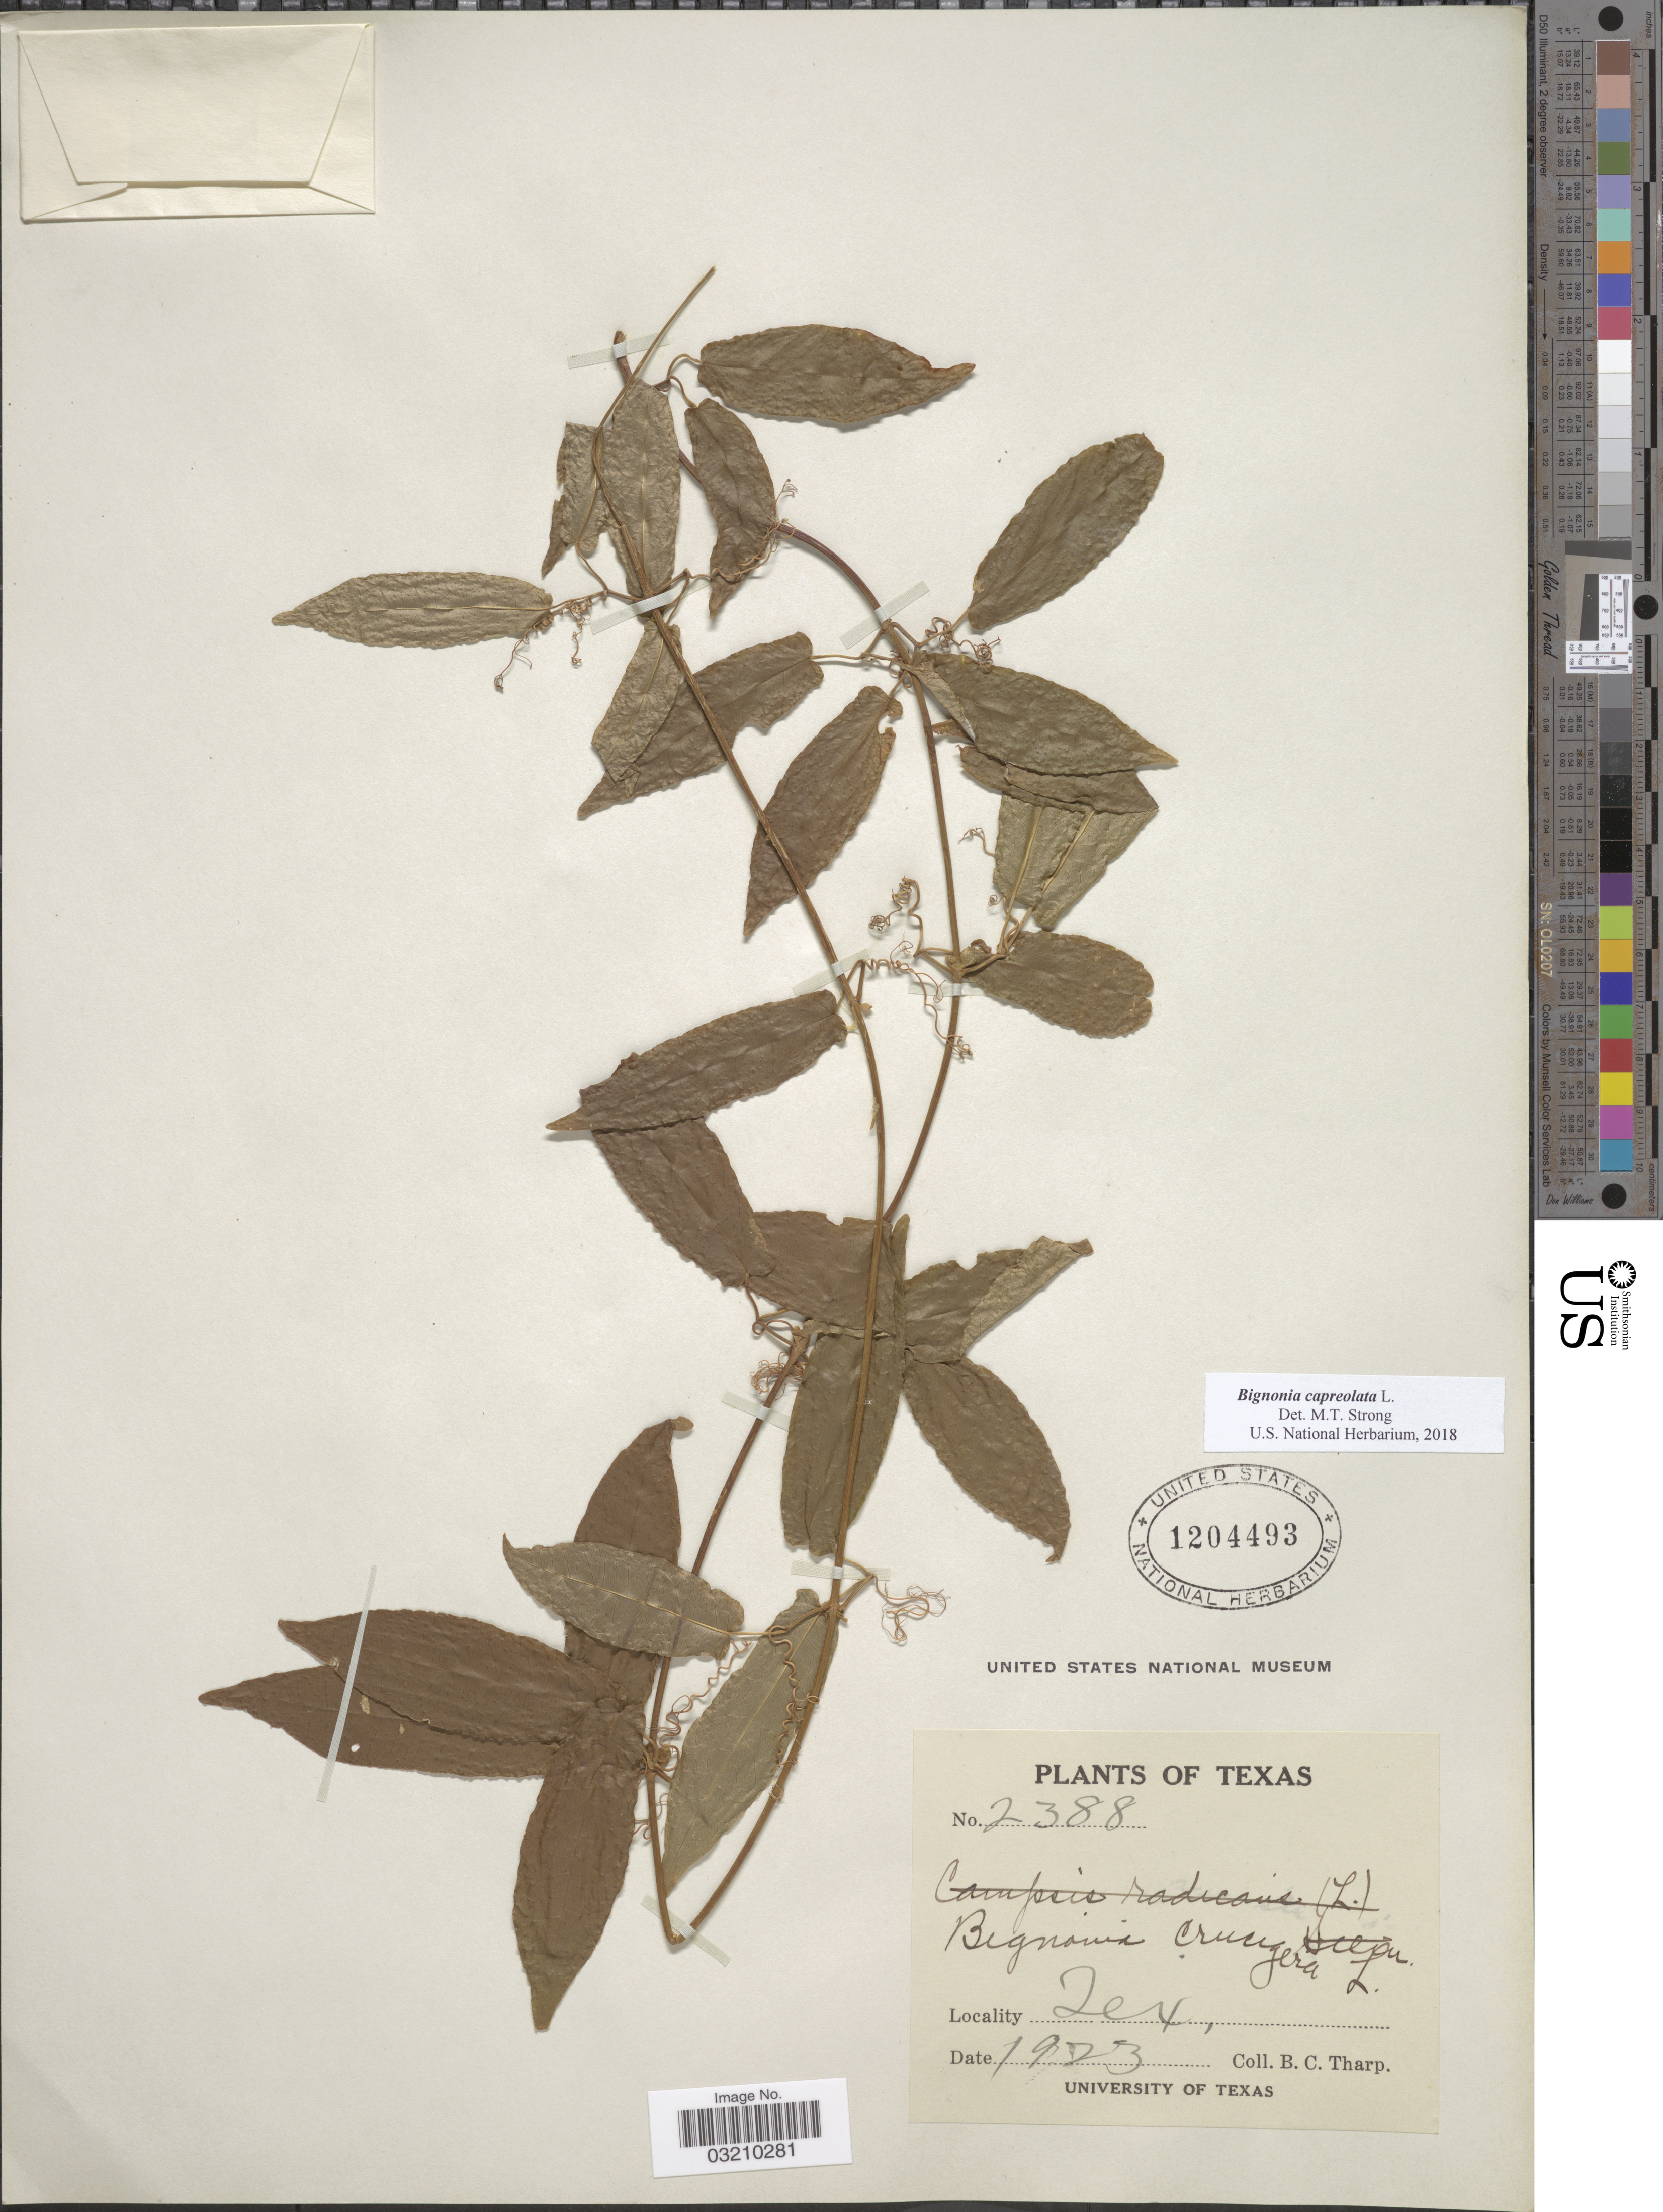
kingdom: Plantae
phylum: Tracheophyta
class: Magnoliopsida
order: Lamiales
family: Bignoniaceae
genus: Bignonia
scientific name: Bignonia capreolata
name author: L.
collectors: B. C. Tharp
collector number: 2388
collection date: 1923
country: United States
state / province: Texas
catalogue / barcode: US 1204493